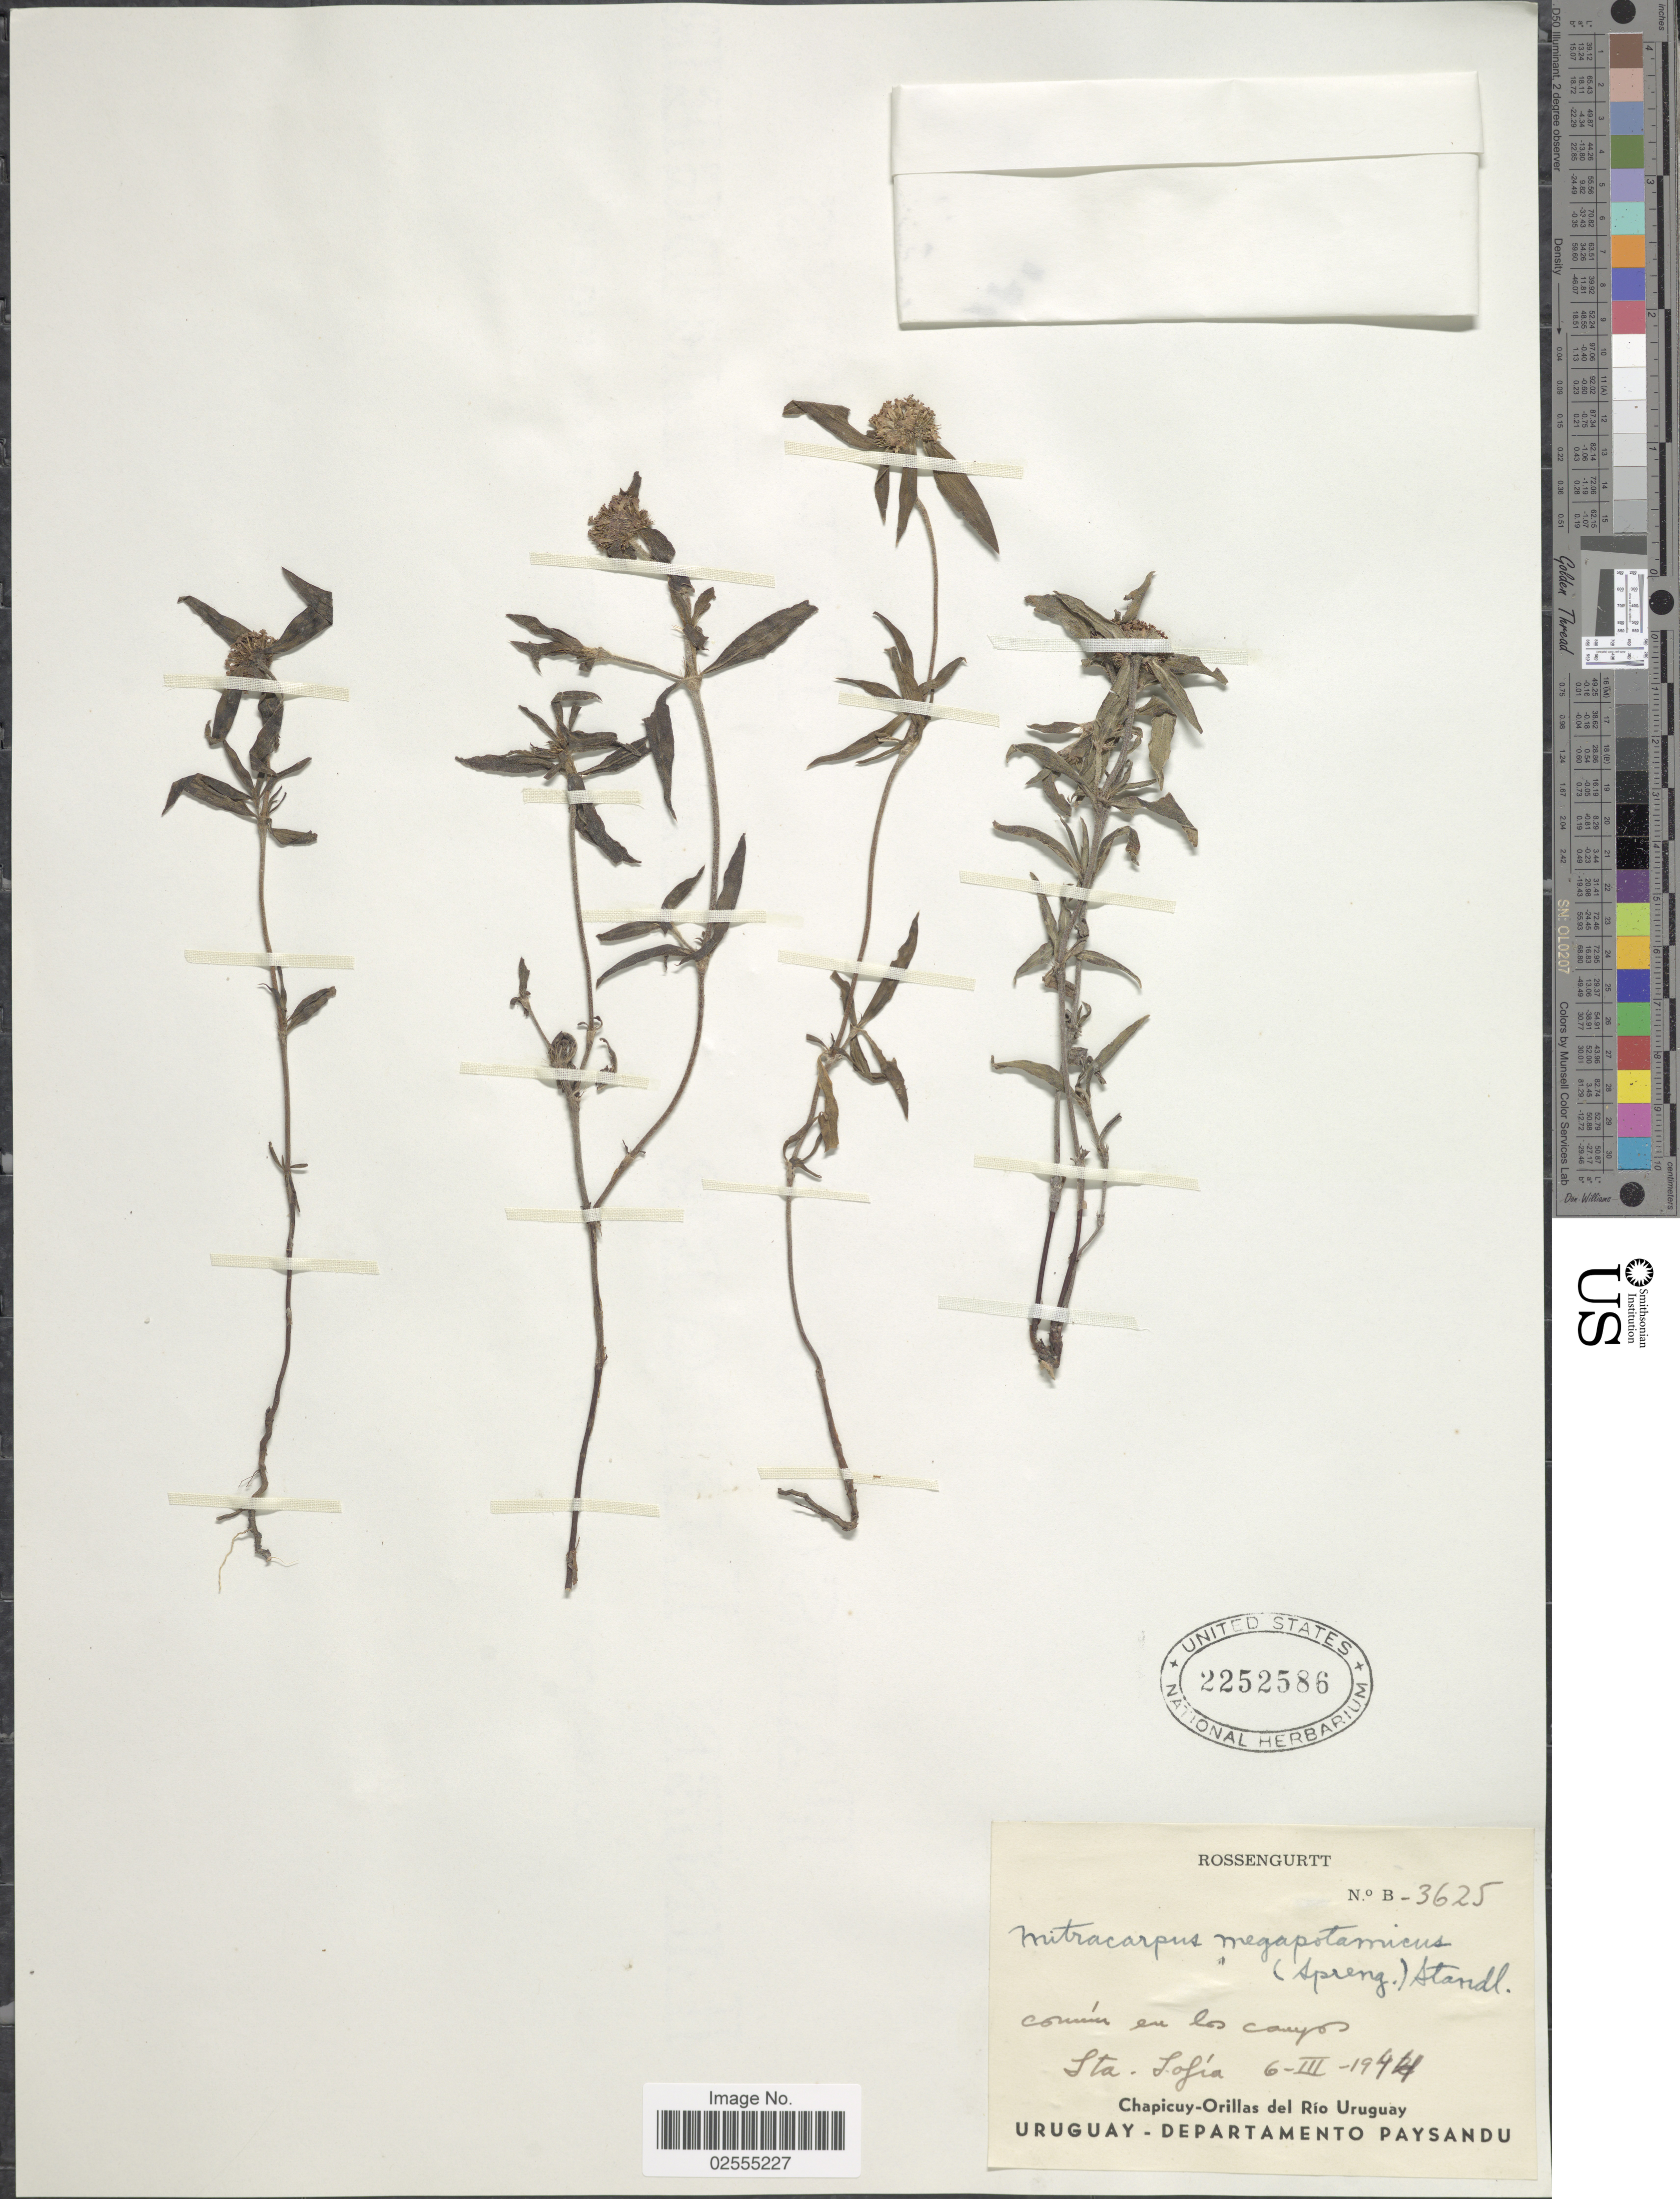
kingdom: Plantae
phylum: Tracheophyta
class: Magnoliopsida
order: Gentianales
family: Rubiaceae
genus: Mitracarpus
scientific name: Mitracarpus megapotamicus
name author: (Spreng.) Kuntze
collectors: Rossengurtt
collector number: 625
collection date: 1944-03-06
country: Uruguay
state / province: Paysandu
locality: Sta - Lofia, Uruguay, Departamento Paysandu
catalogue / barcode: US 2252586